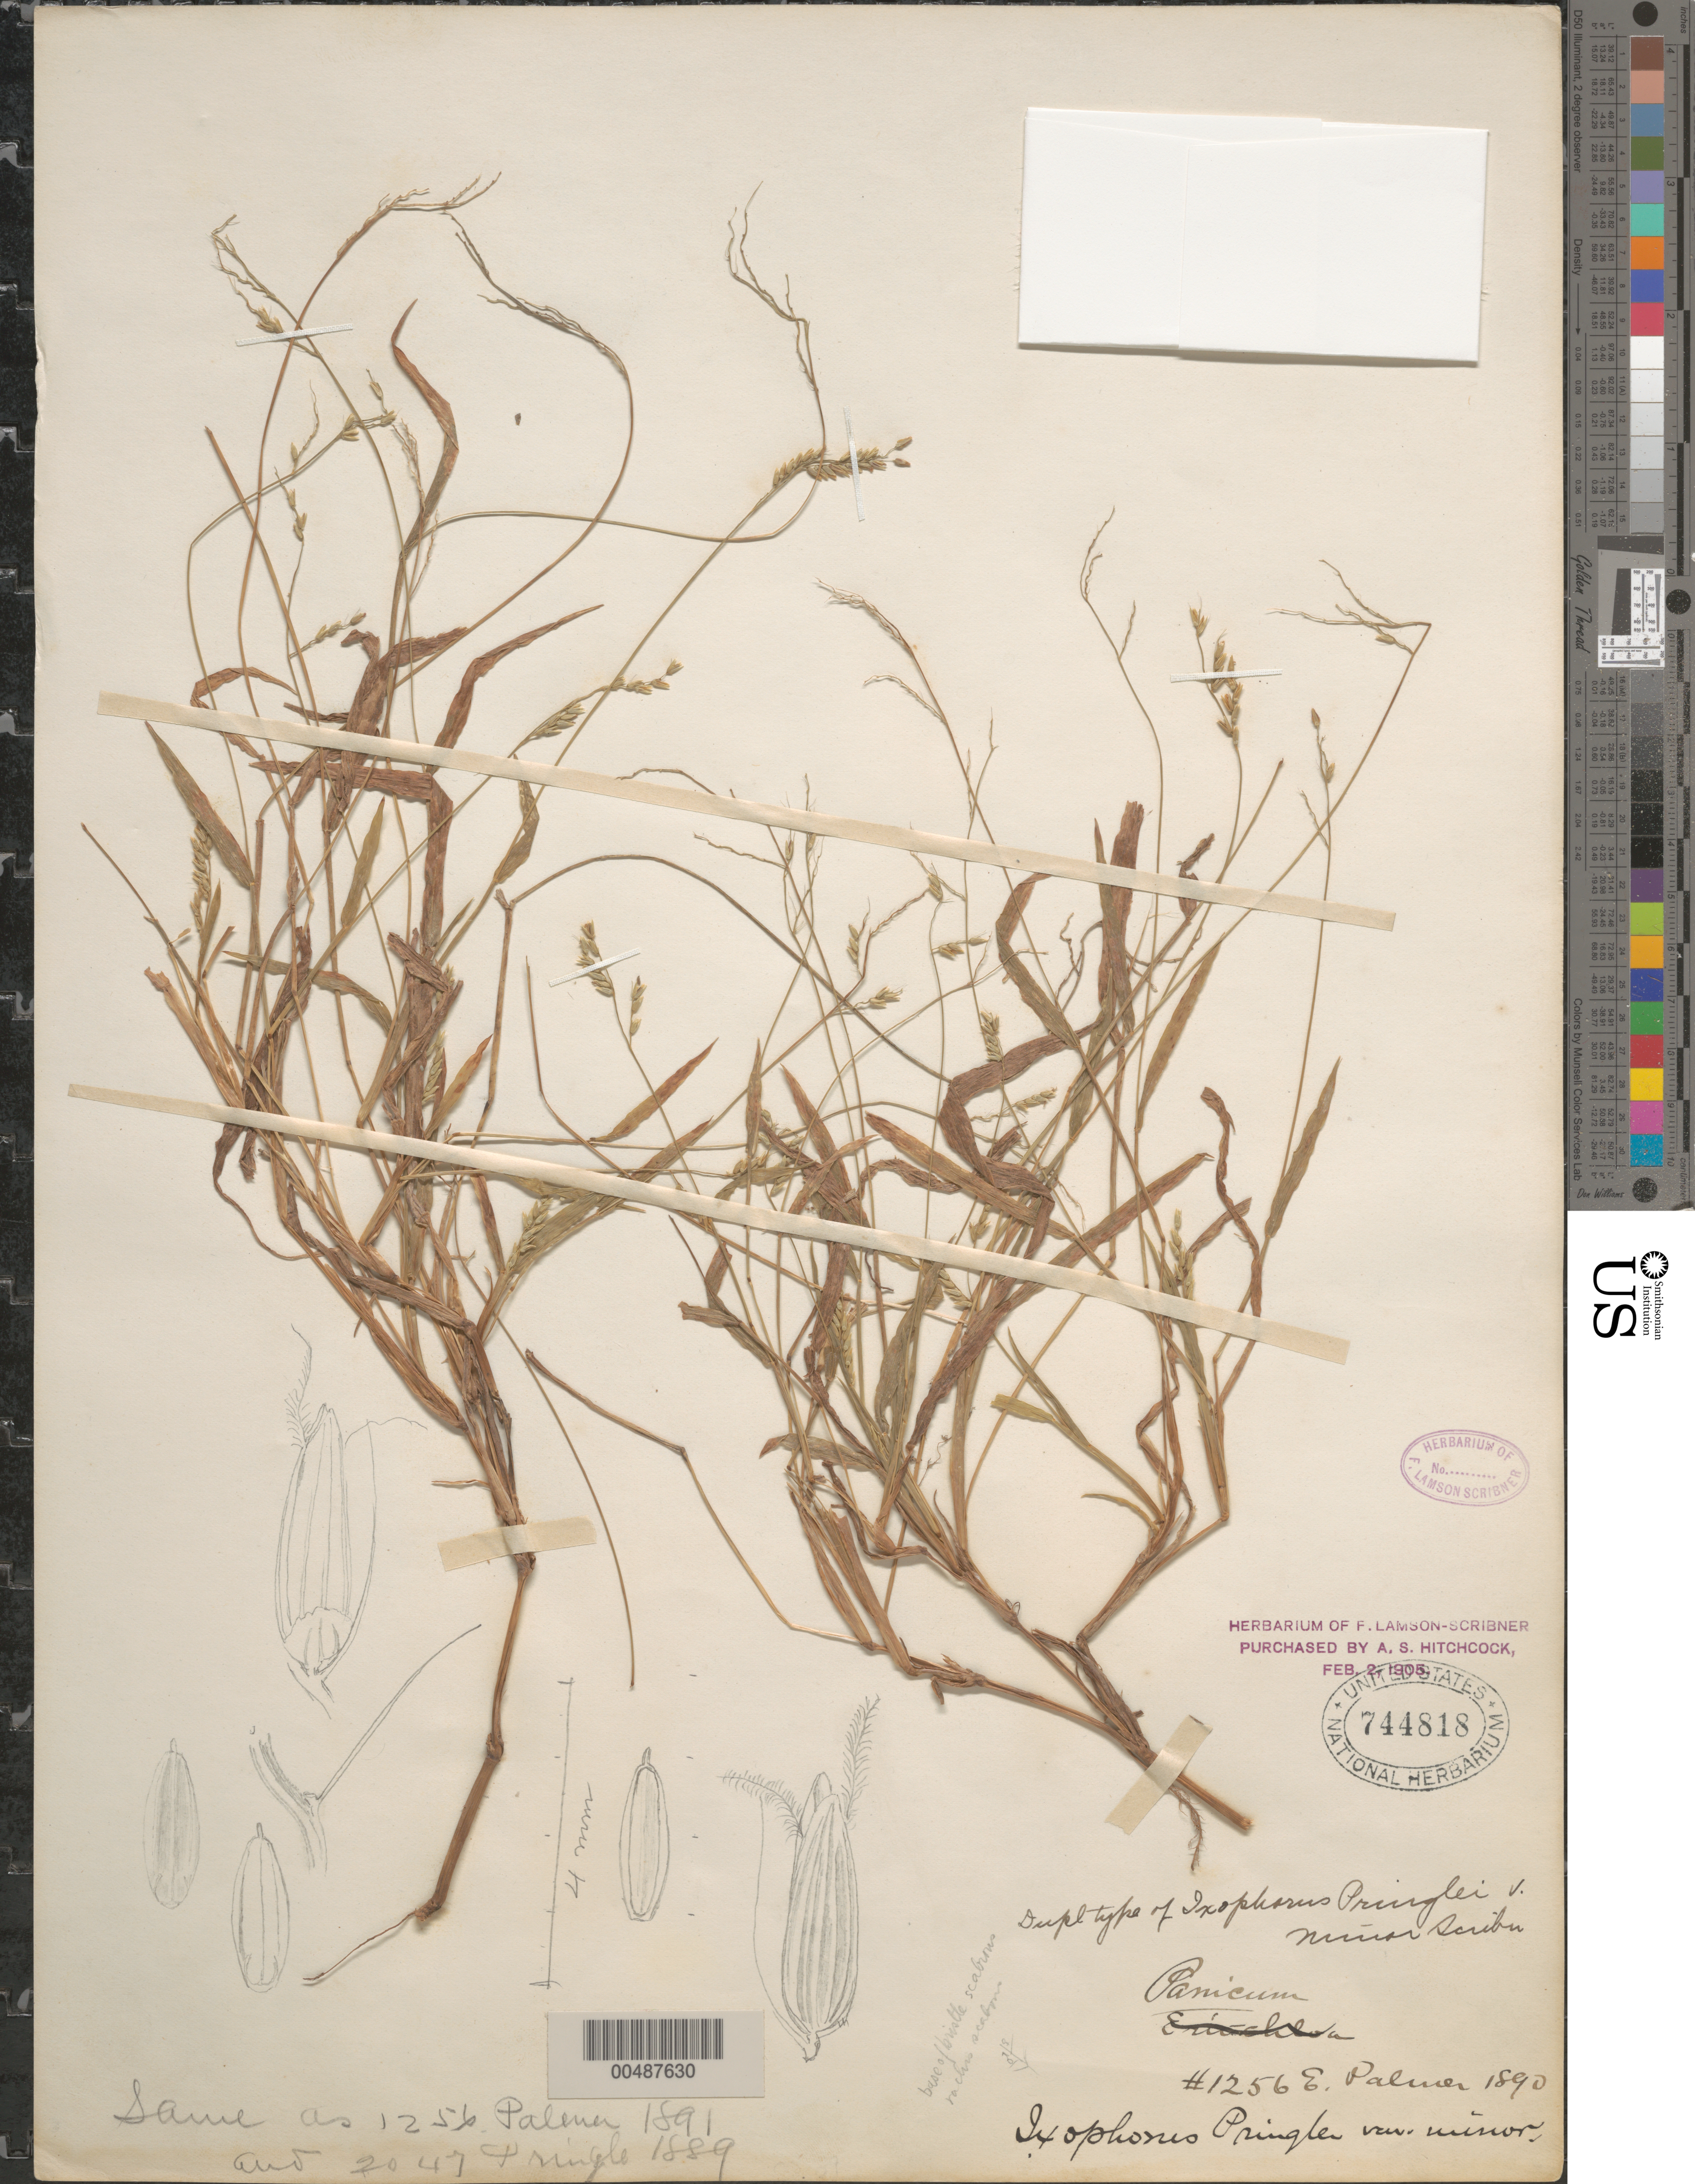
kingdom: Plantae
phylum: Tracheophyta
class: Liliopsida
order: Poales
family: Poaceae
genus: Ixophorus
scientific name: Ixophorus unisetus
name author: (J. Presl) Schltdl.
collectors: E. Palmer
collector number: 1256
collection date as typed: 1890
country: Mexico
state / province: Durango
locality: San Ramon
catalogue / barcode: US 744818